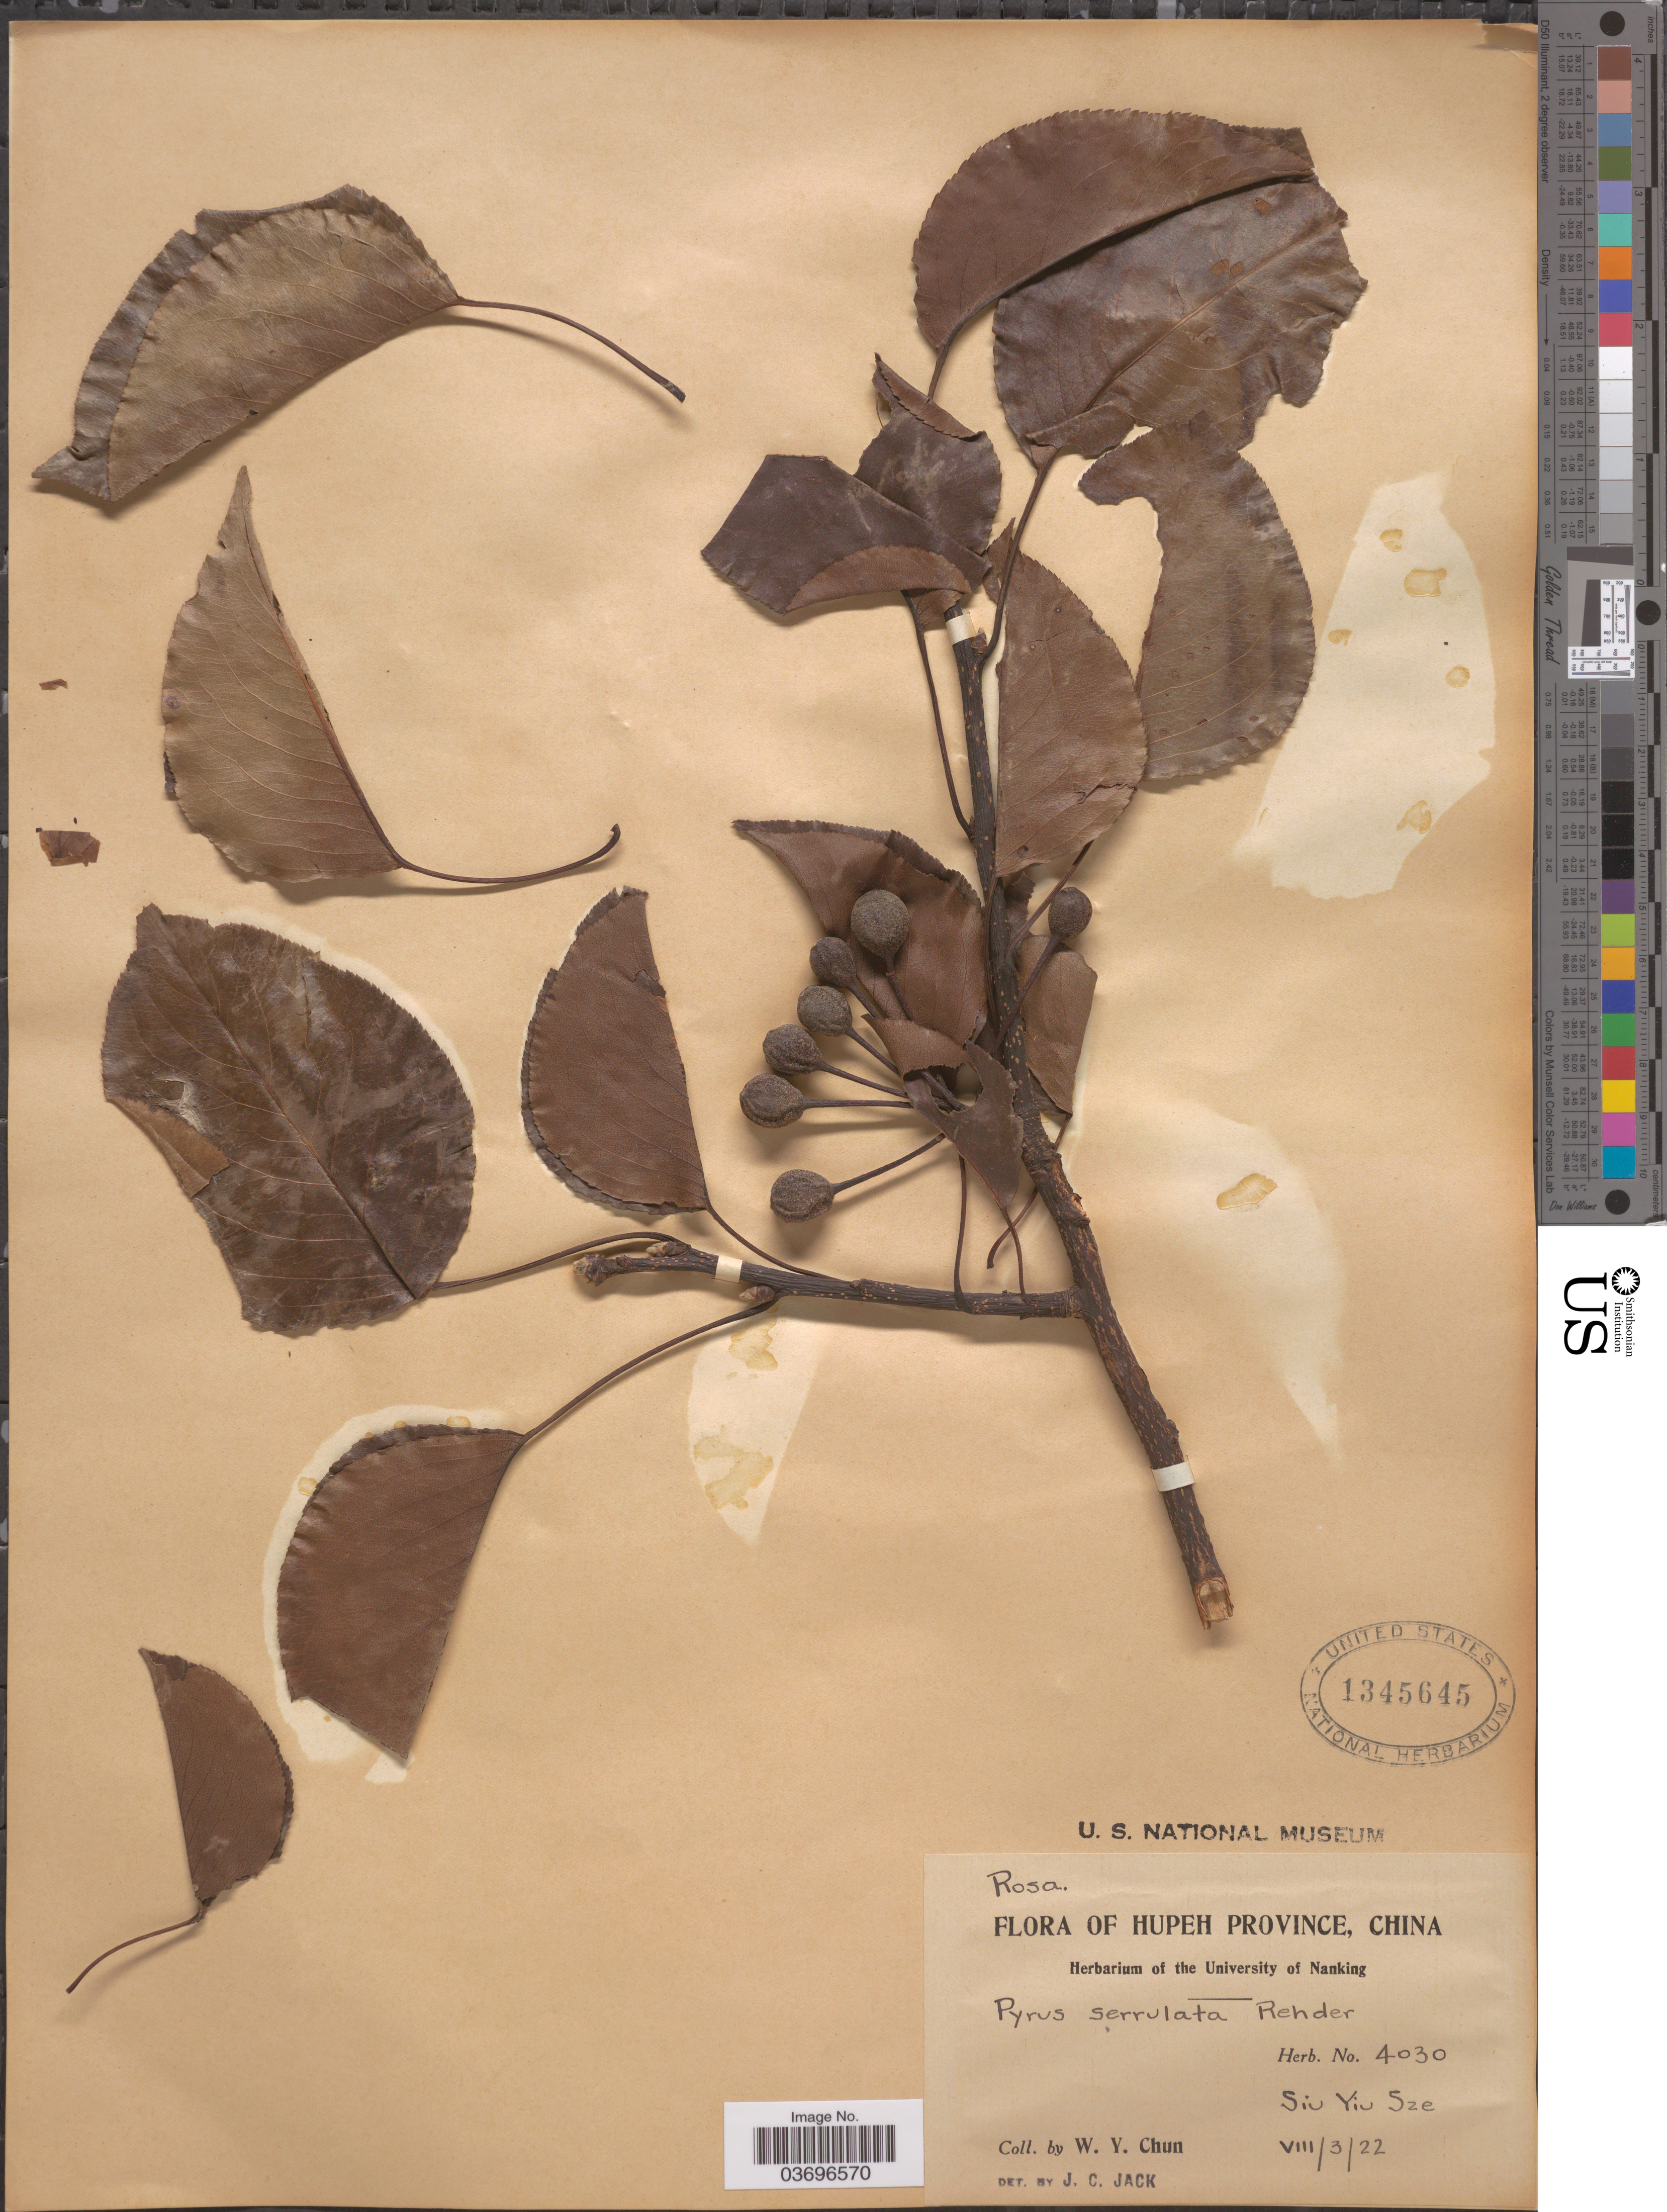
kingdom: Plantae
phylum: Tracheophyta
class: Magnoliopsida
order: Rosales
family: Rosaceae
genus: Pyrus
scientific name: Pyrus serrulata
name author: Rehder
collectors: W. Y. Chun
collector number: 4030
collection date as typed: Transcribed d/m/y: 3/8/22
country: China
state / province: Hubei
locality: Hupeh Province. Siu Yiu Sze.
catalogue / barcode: US 1345645